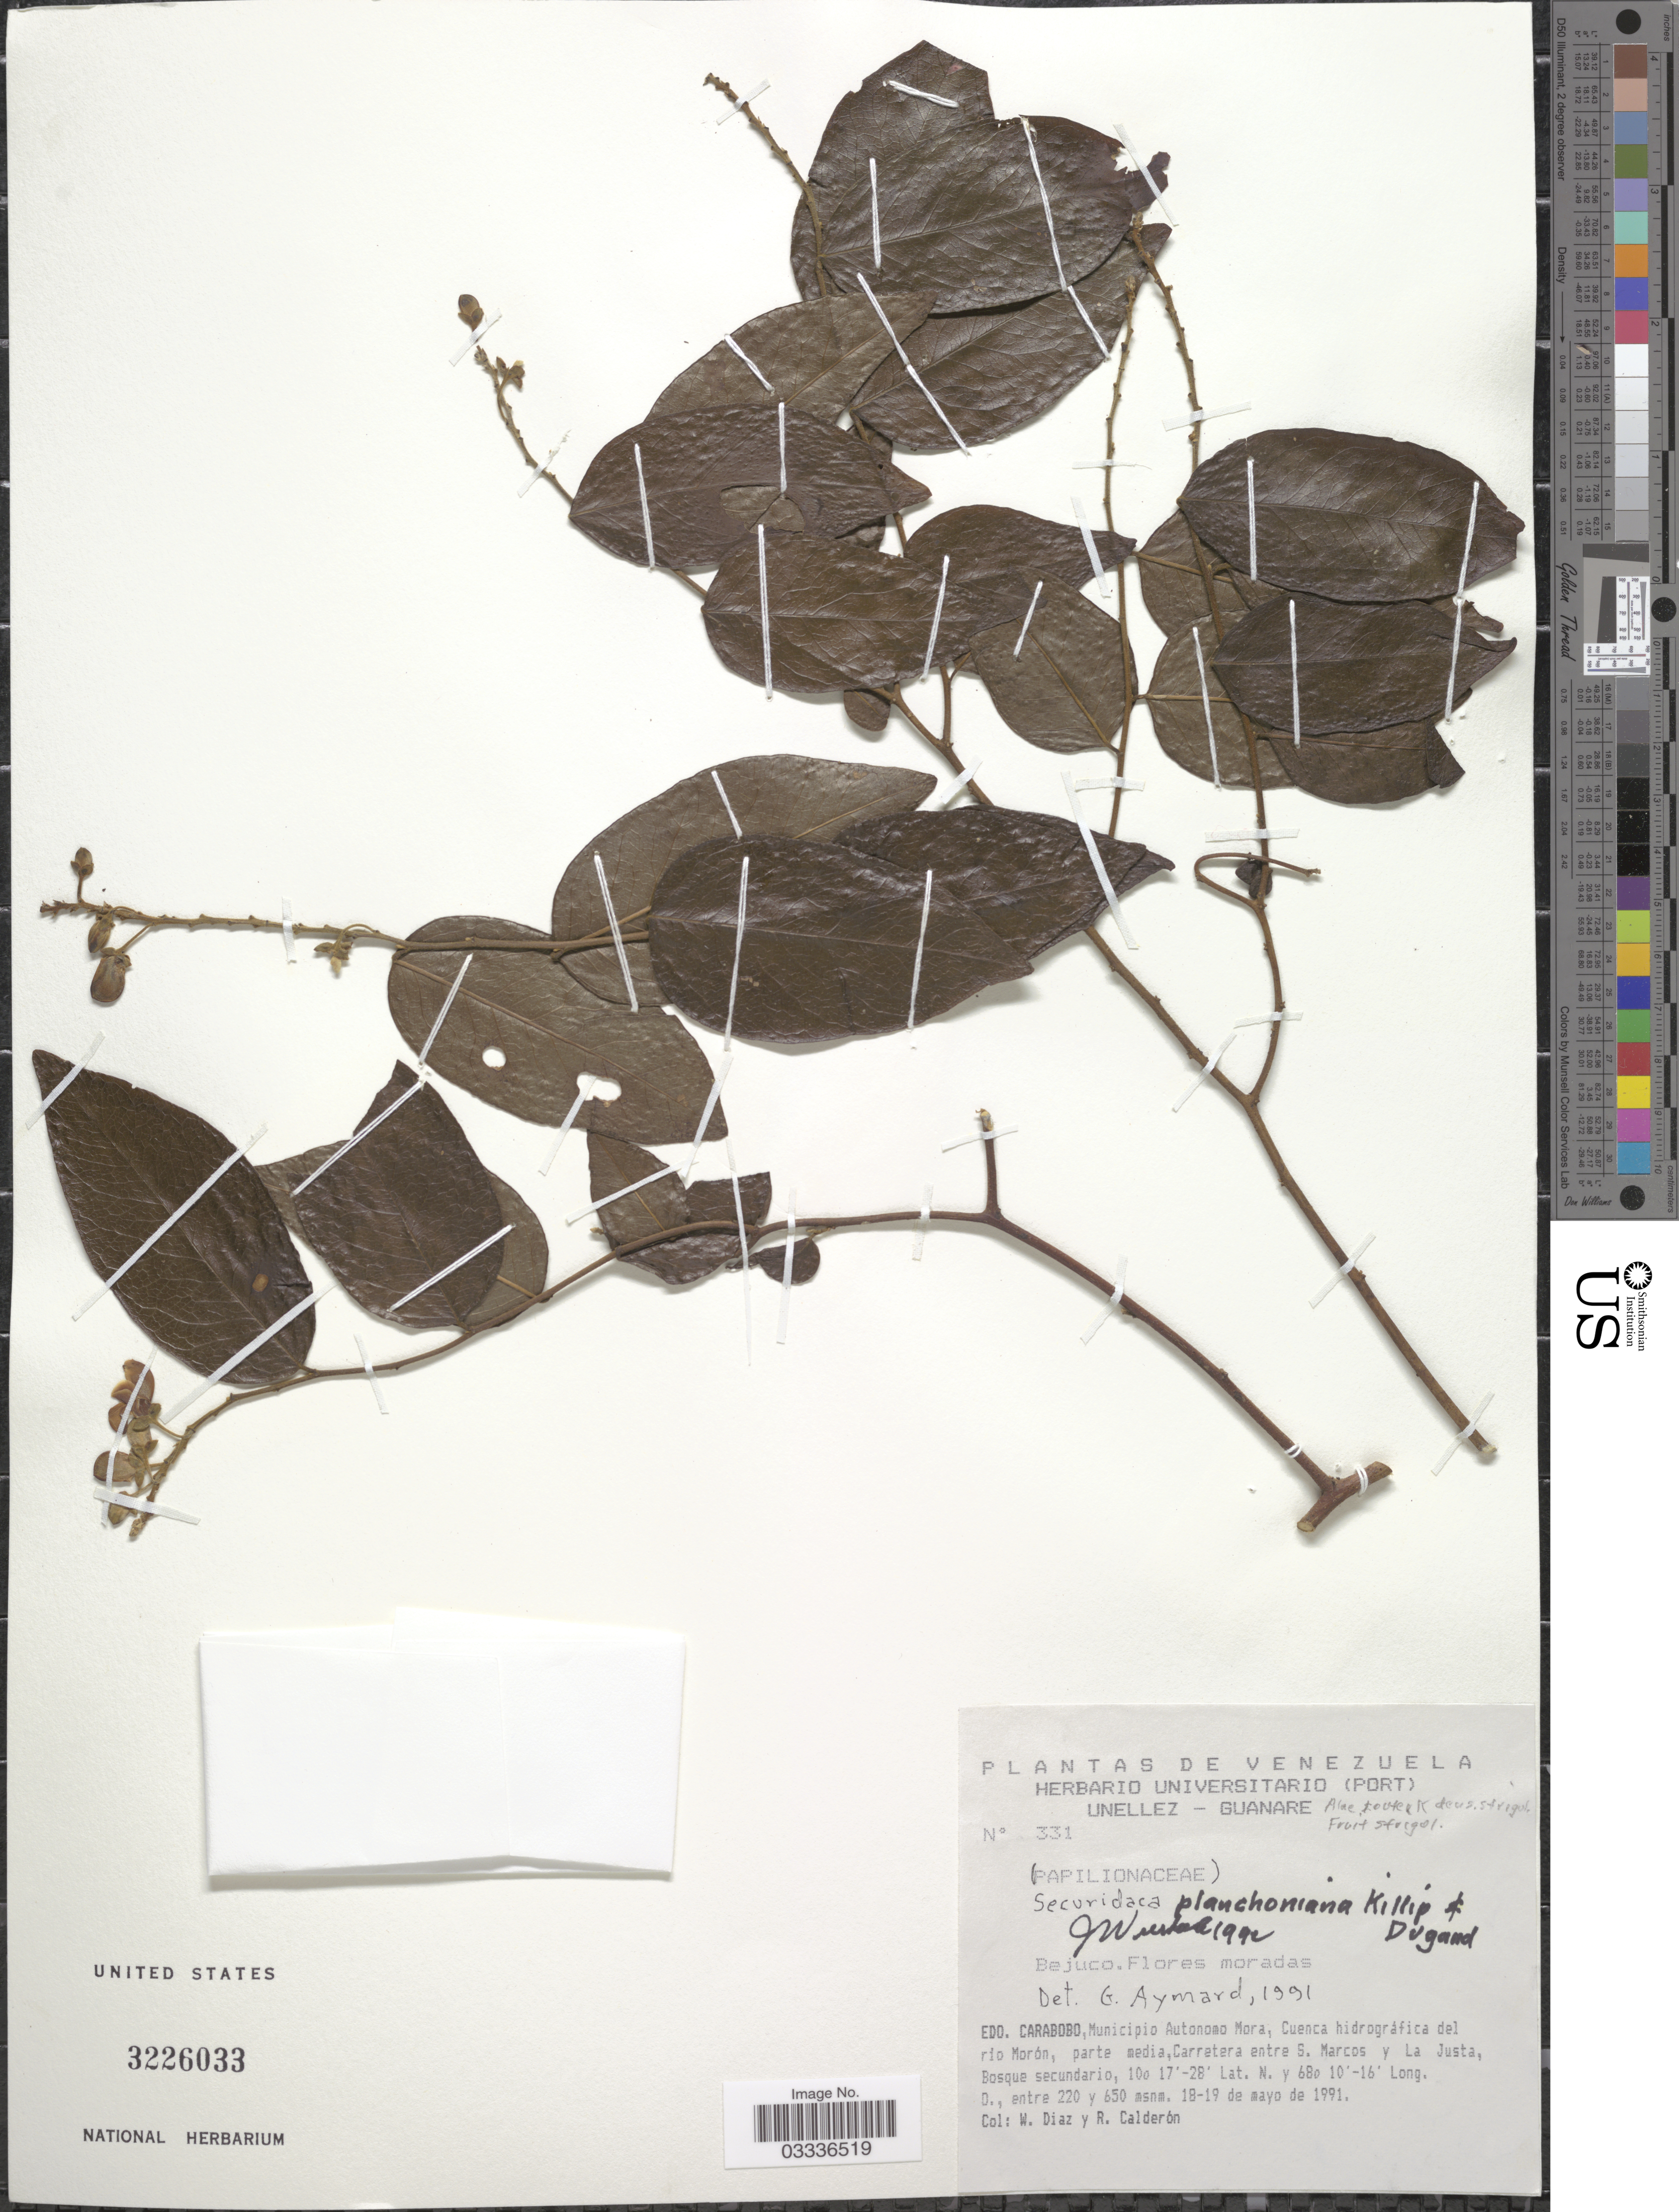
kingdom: Plantae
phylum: Tracheophyta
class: Magnoliopsida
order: Fabales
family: Polygalaceae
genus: Securidaca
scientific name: Securidaca planchoniana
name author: Killip & Dugand G.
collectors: W. Díaz P. & R. Calderón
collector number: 331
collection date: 1991-05-18/1991-05-19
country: Venezuela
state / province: Carabobo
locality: Municipio Autonomo Mora, Cuenca hidrográfica del rio Morón, parte media, Carretera entre S. Marcos y La Justa.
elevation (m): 220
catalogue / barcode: US 3226033